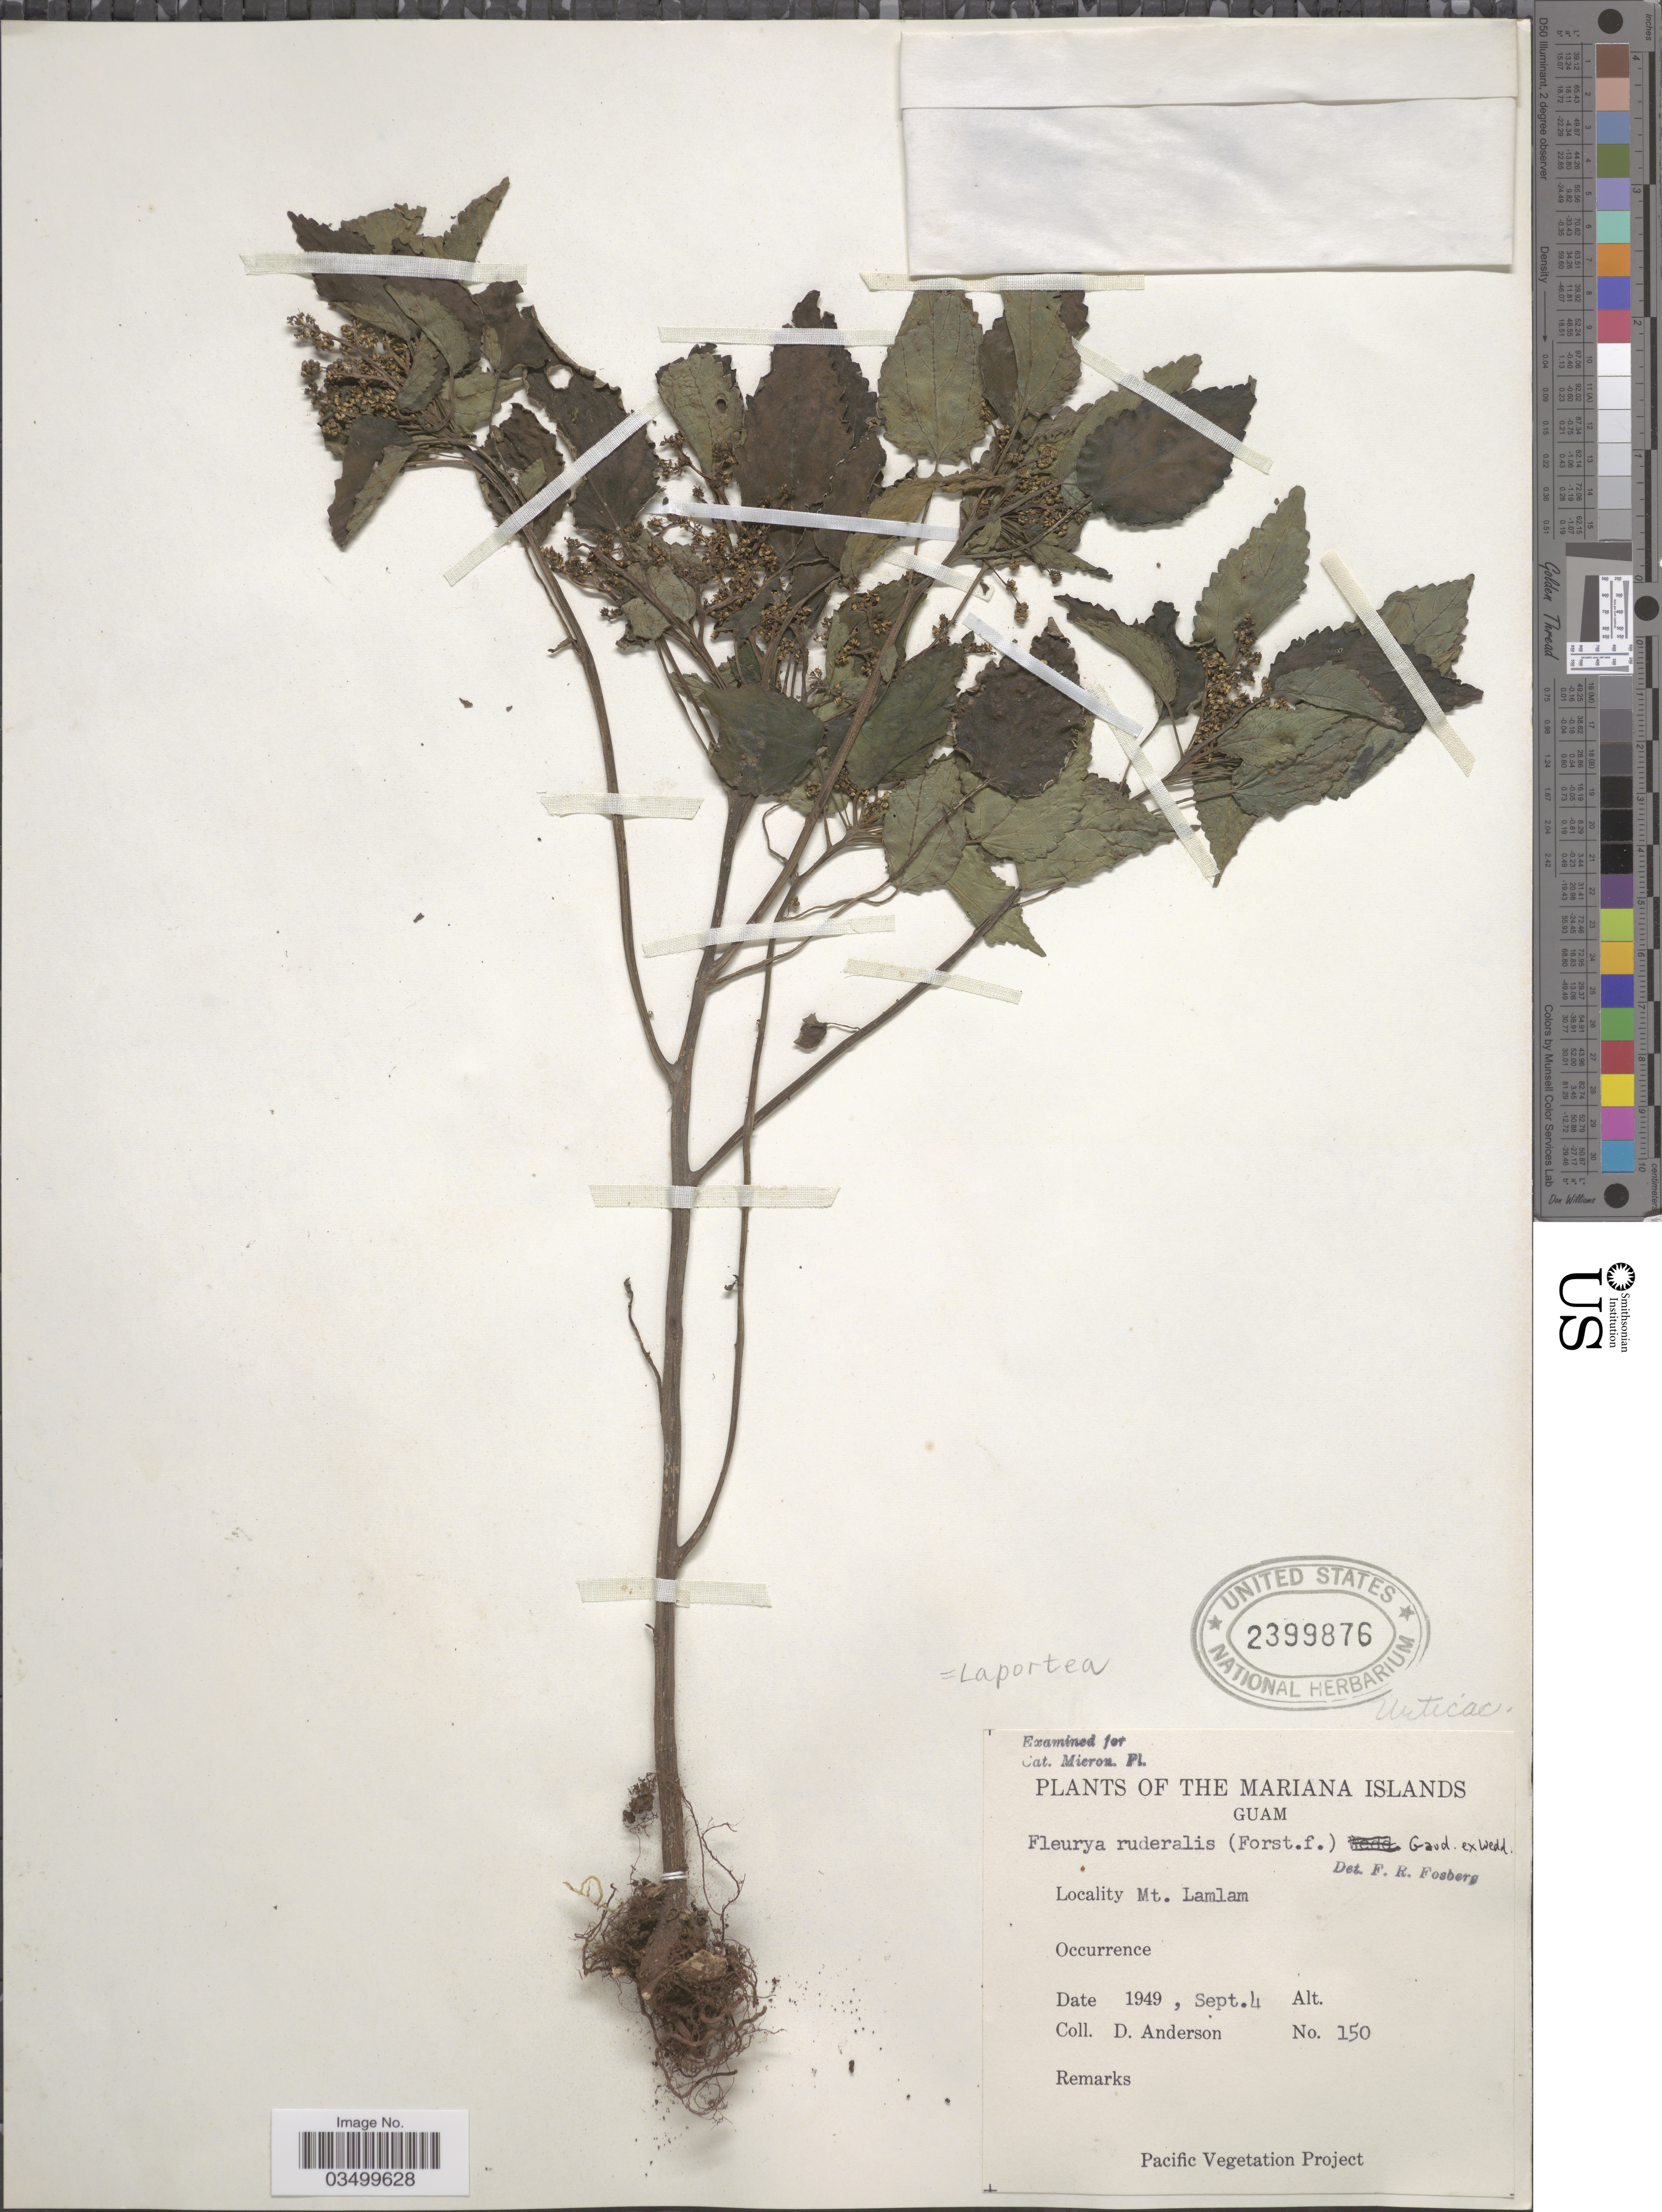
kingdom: Plantae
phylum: Tracheophyta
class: Magnoliopsida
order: Rosales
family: Urticaceae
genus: Laportea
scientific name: Laportea ruderalis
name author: (G. Forst.) Chew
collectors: D. Anderson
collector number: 150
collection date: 1949-09-04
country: Guam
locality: Mariana Islands. Mt. Lamlam.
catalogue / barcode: US 2399876